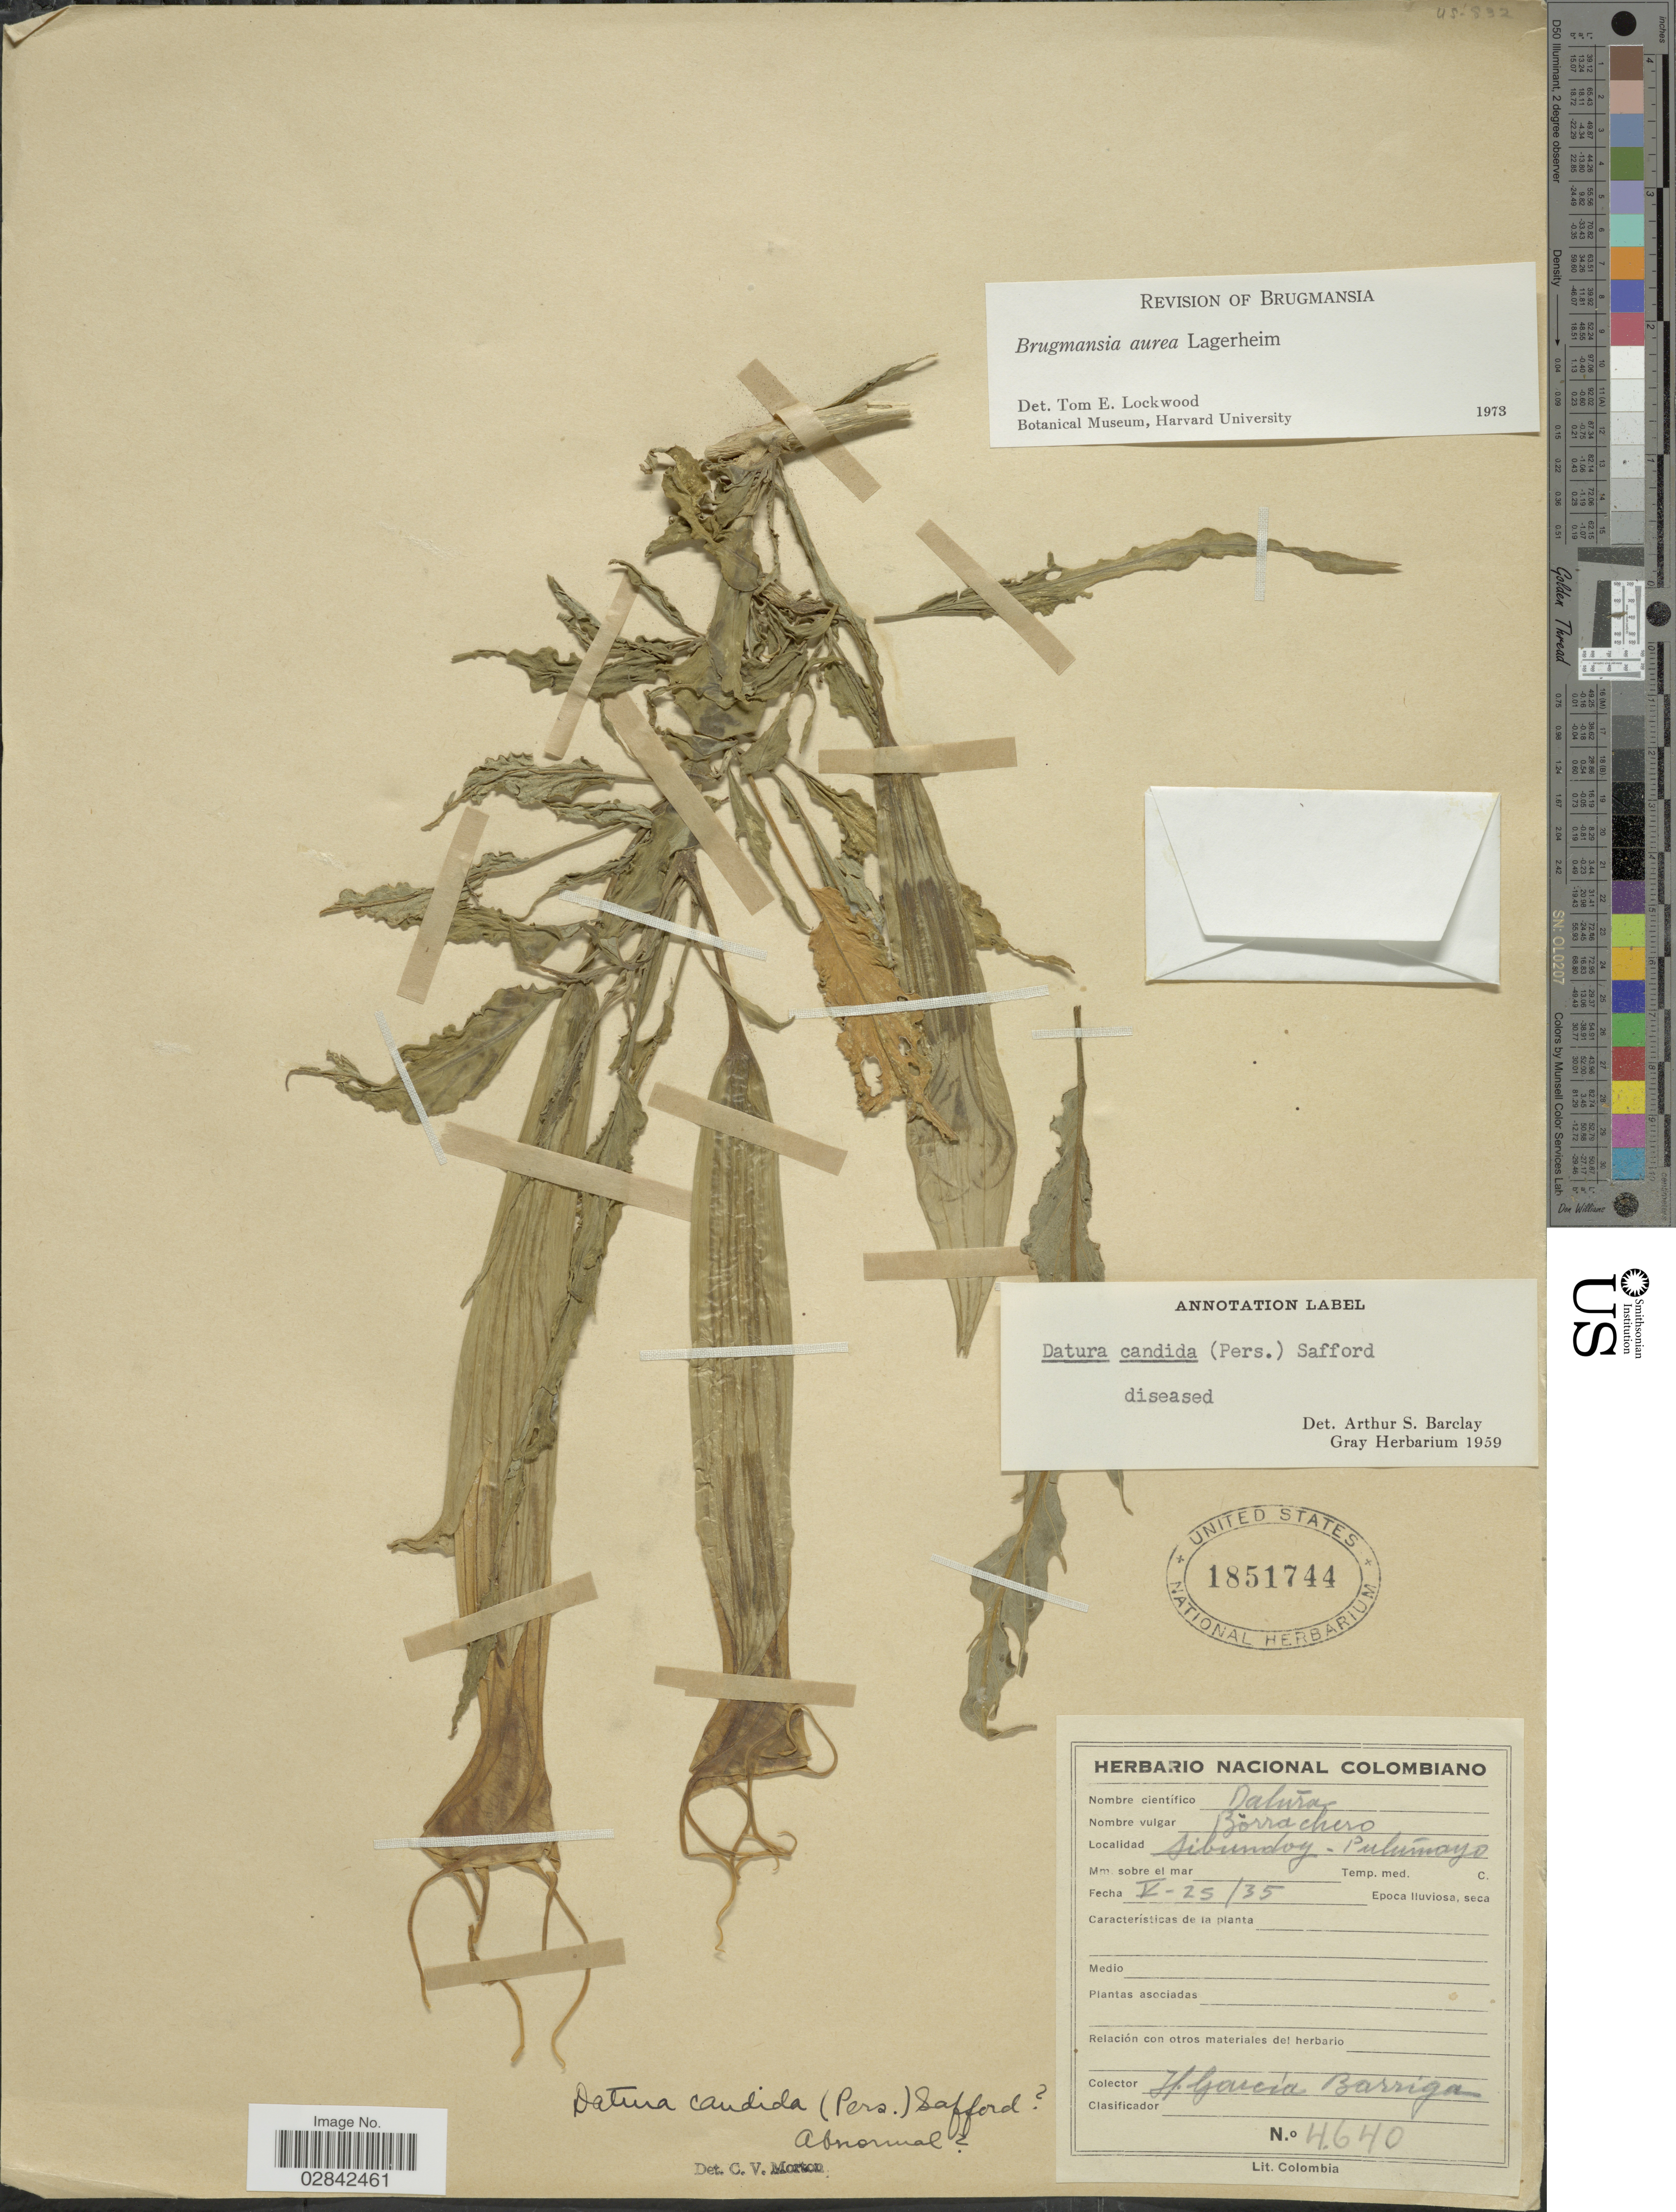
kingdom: Plantae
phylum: Tracheophyta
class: Magnoliopsida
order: Solanales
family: Solanaceae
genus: Brugmansia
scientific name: Brugmansia x candida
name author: Pers.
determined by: Kehoe, J.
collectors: H. García Barriga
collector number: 4640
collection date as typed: Transcribed d/m/y: 25/5/35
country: Colombia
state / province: Putumayo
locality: Sibundoy.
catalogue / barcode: US 1851744